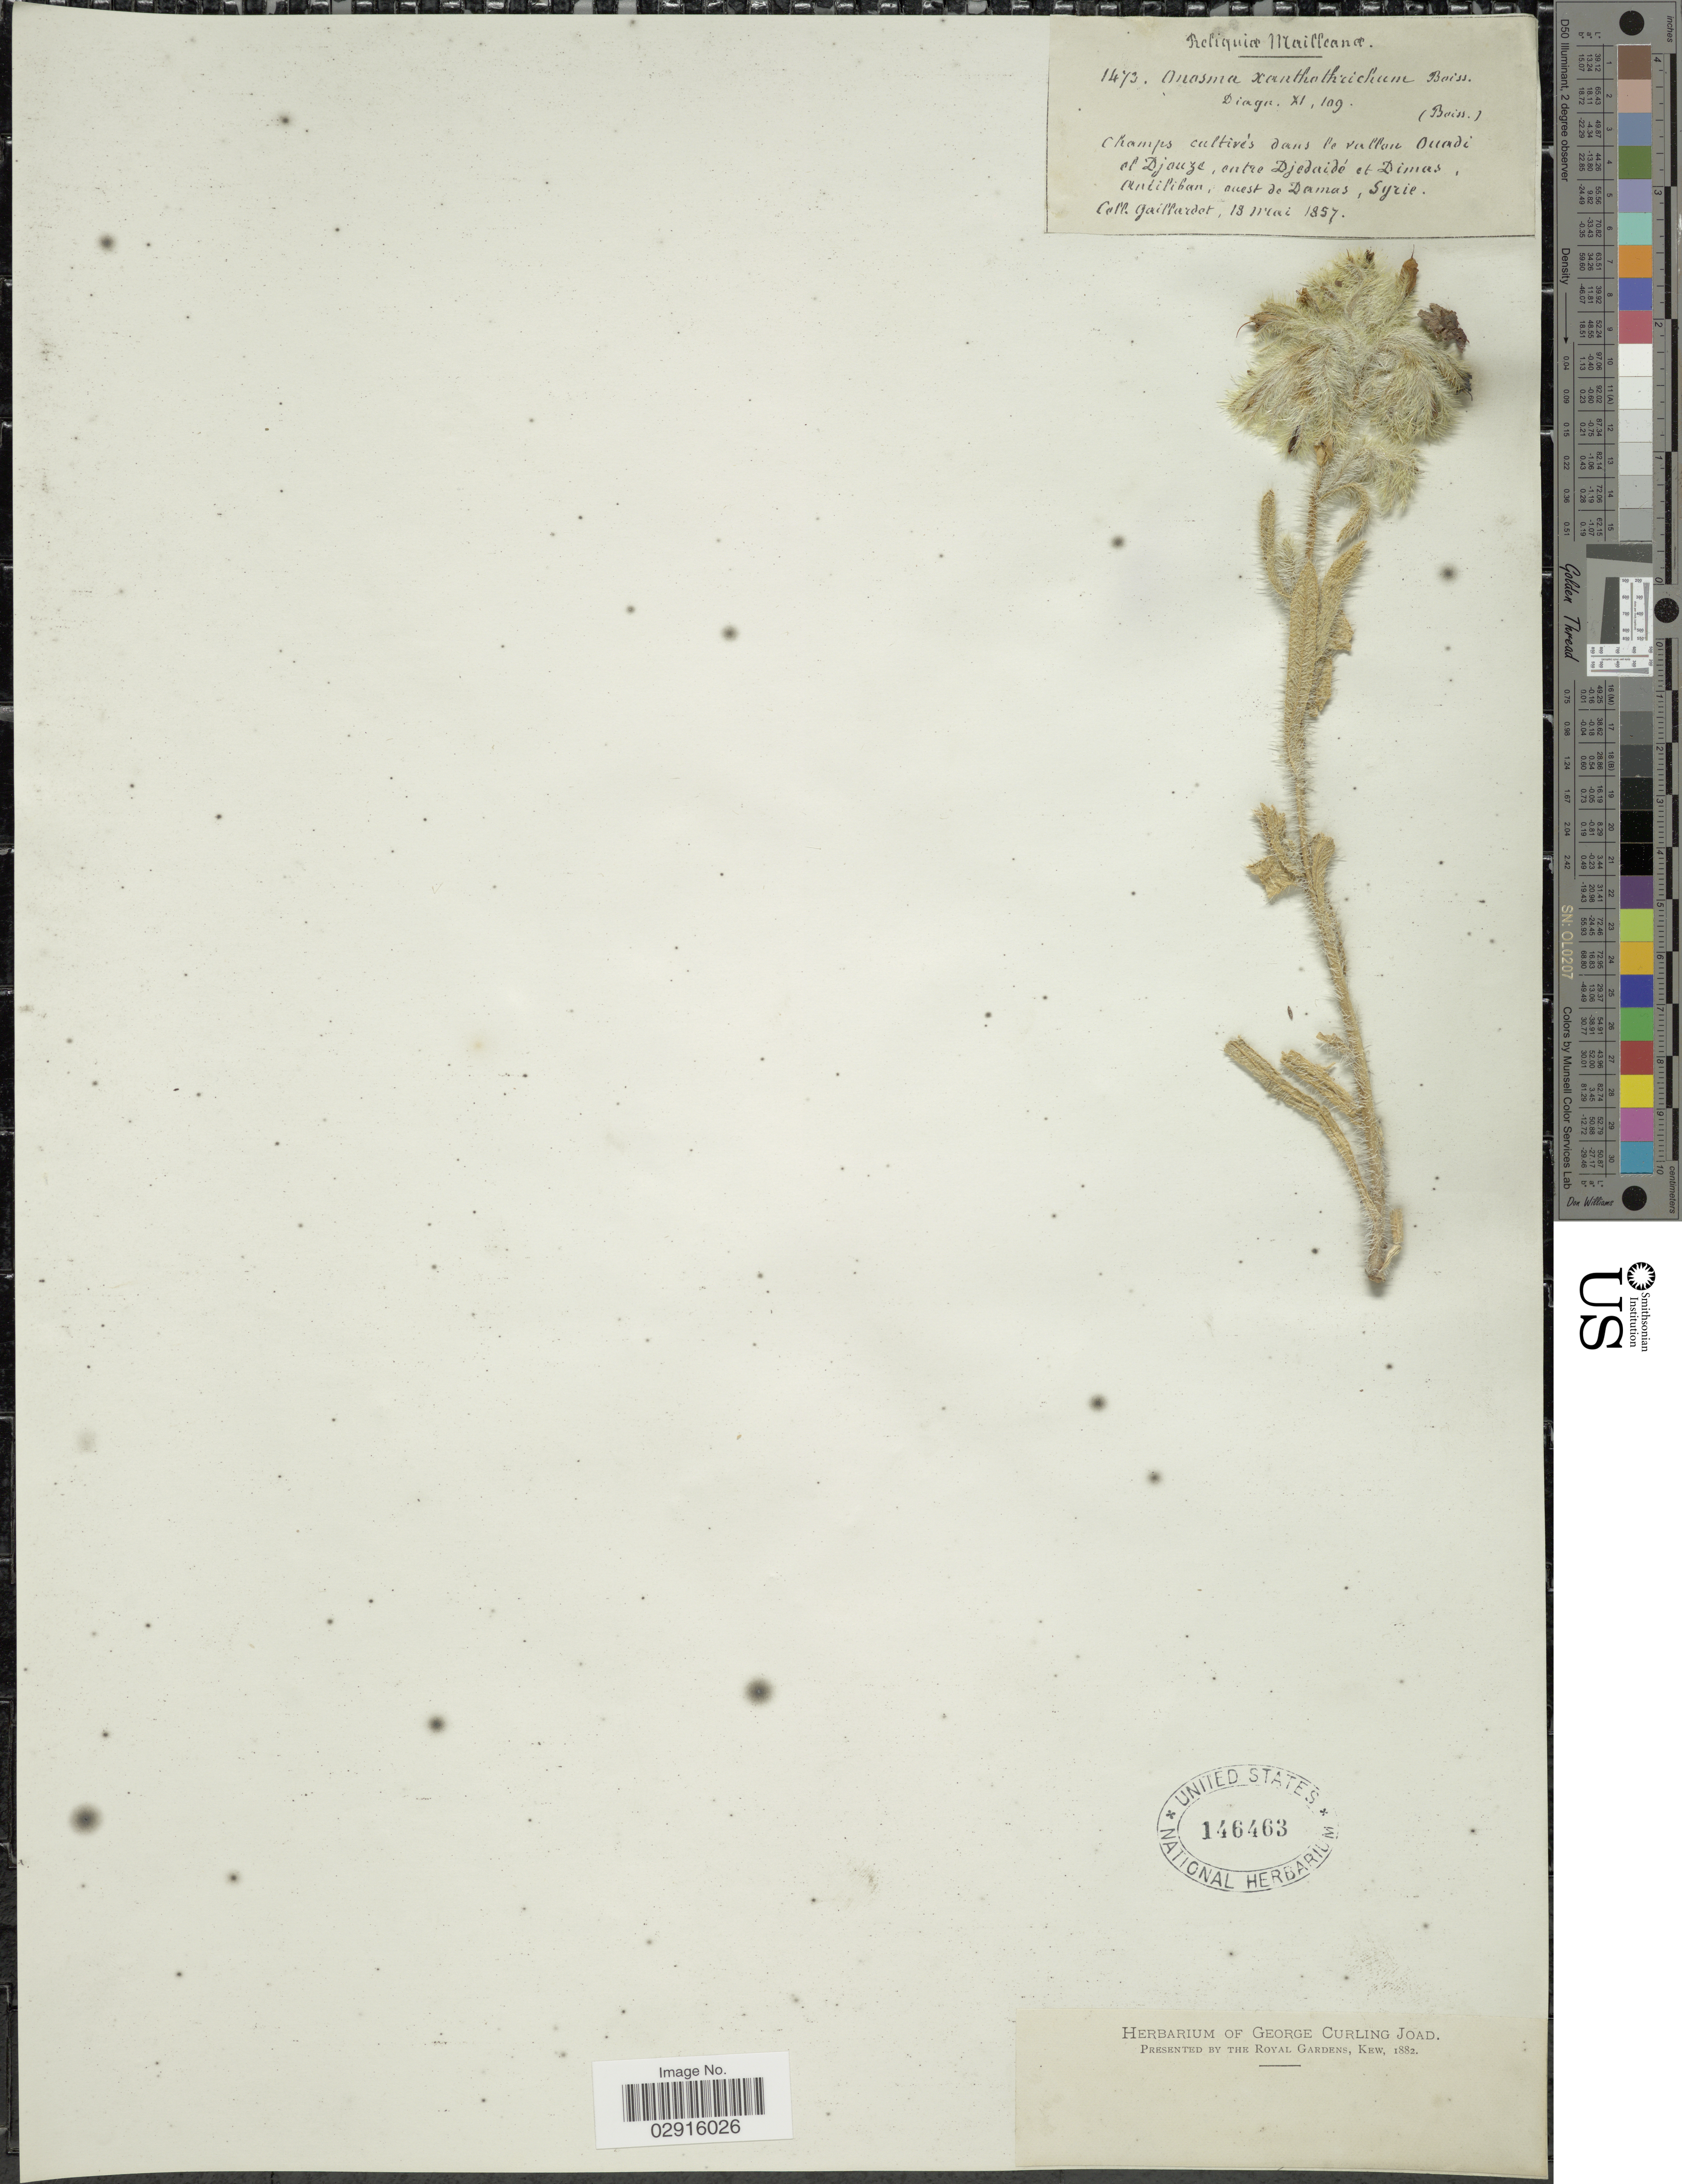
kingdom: Plantae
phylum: Tracheophyta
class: Magnoliopsida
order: Boraginales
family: Boraginaceae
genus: Onosma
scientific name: Onosma sp.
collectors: Gaillardot, --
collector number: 1473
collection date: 1857-05-18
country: Syria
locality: Champs cultives dans le vallan ouadi el Djauze, entre Djedaidé et Dimas, Antiliban, ouest de Damas.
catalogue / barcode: US 146463